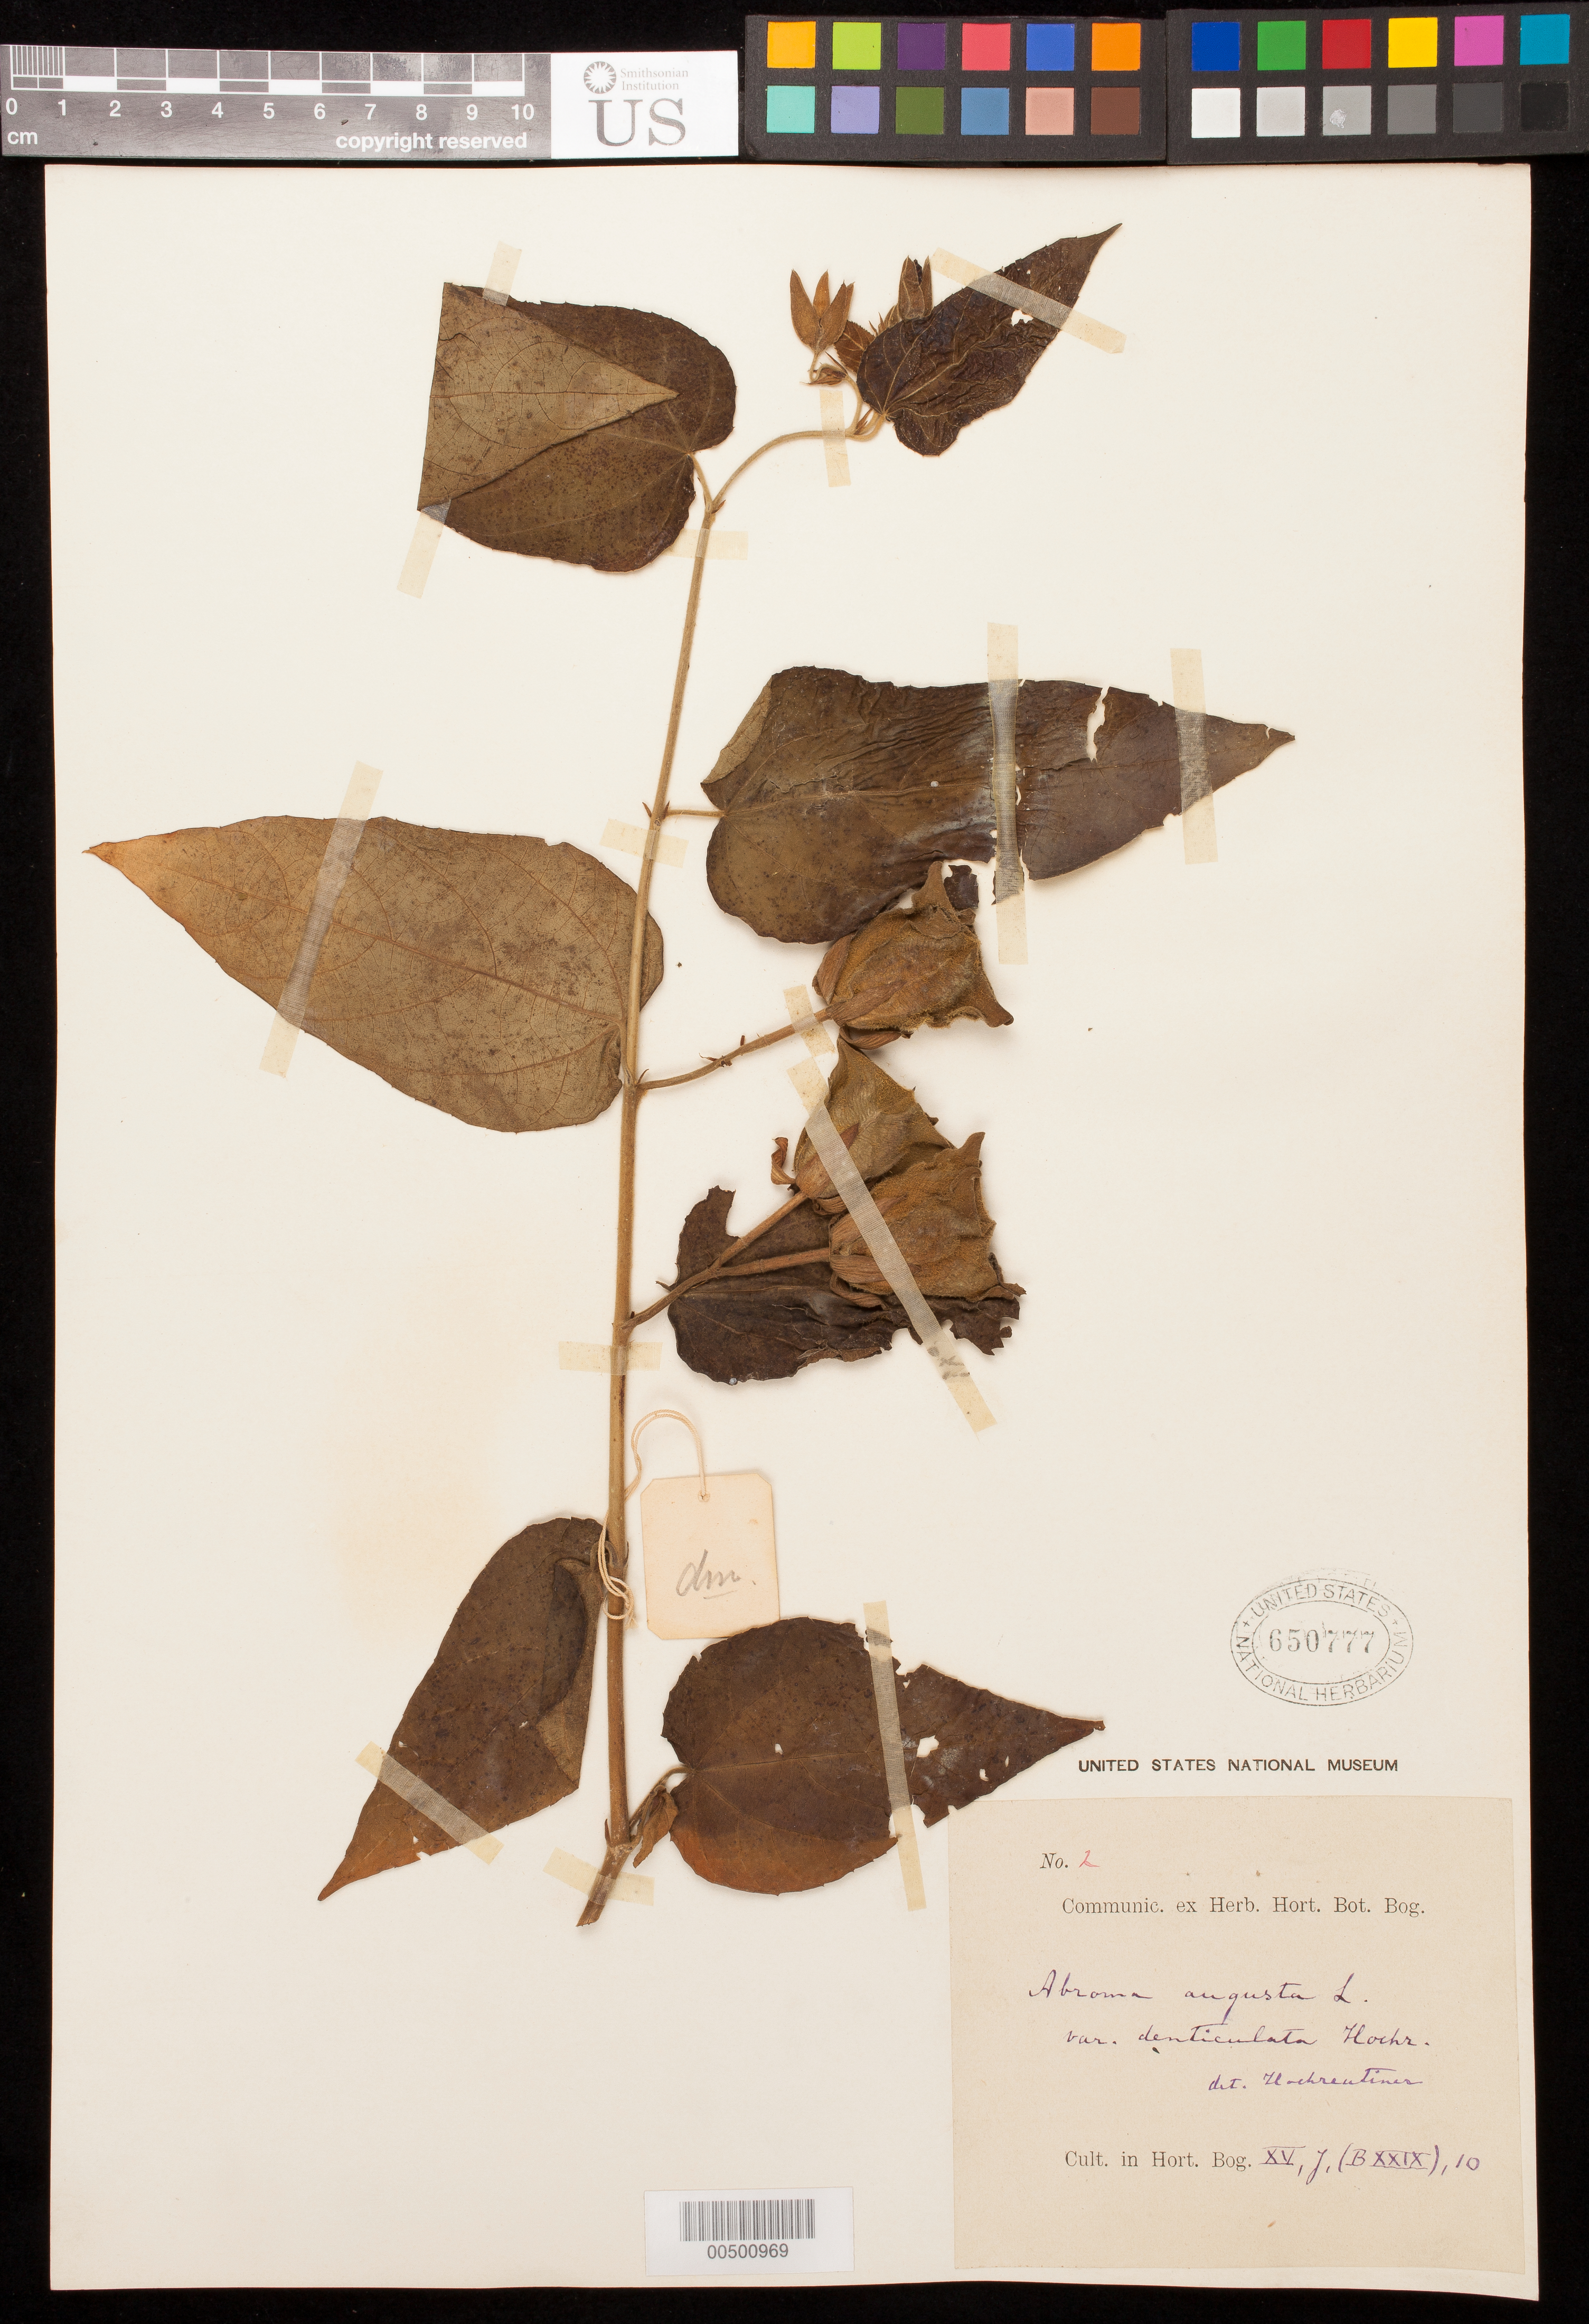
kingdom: Plantae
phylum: Tracheophyta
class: Magnoliopsida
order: Malvales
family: Malvaceae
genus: Abroma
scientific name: Abroma augusta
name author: (L.) L. f.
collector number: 2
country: Indonesia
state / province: Java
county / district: Jawa Barat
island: Java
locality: Bogor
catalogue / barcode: US 650777